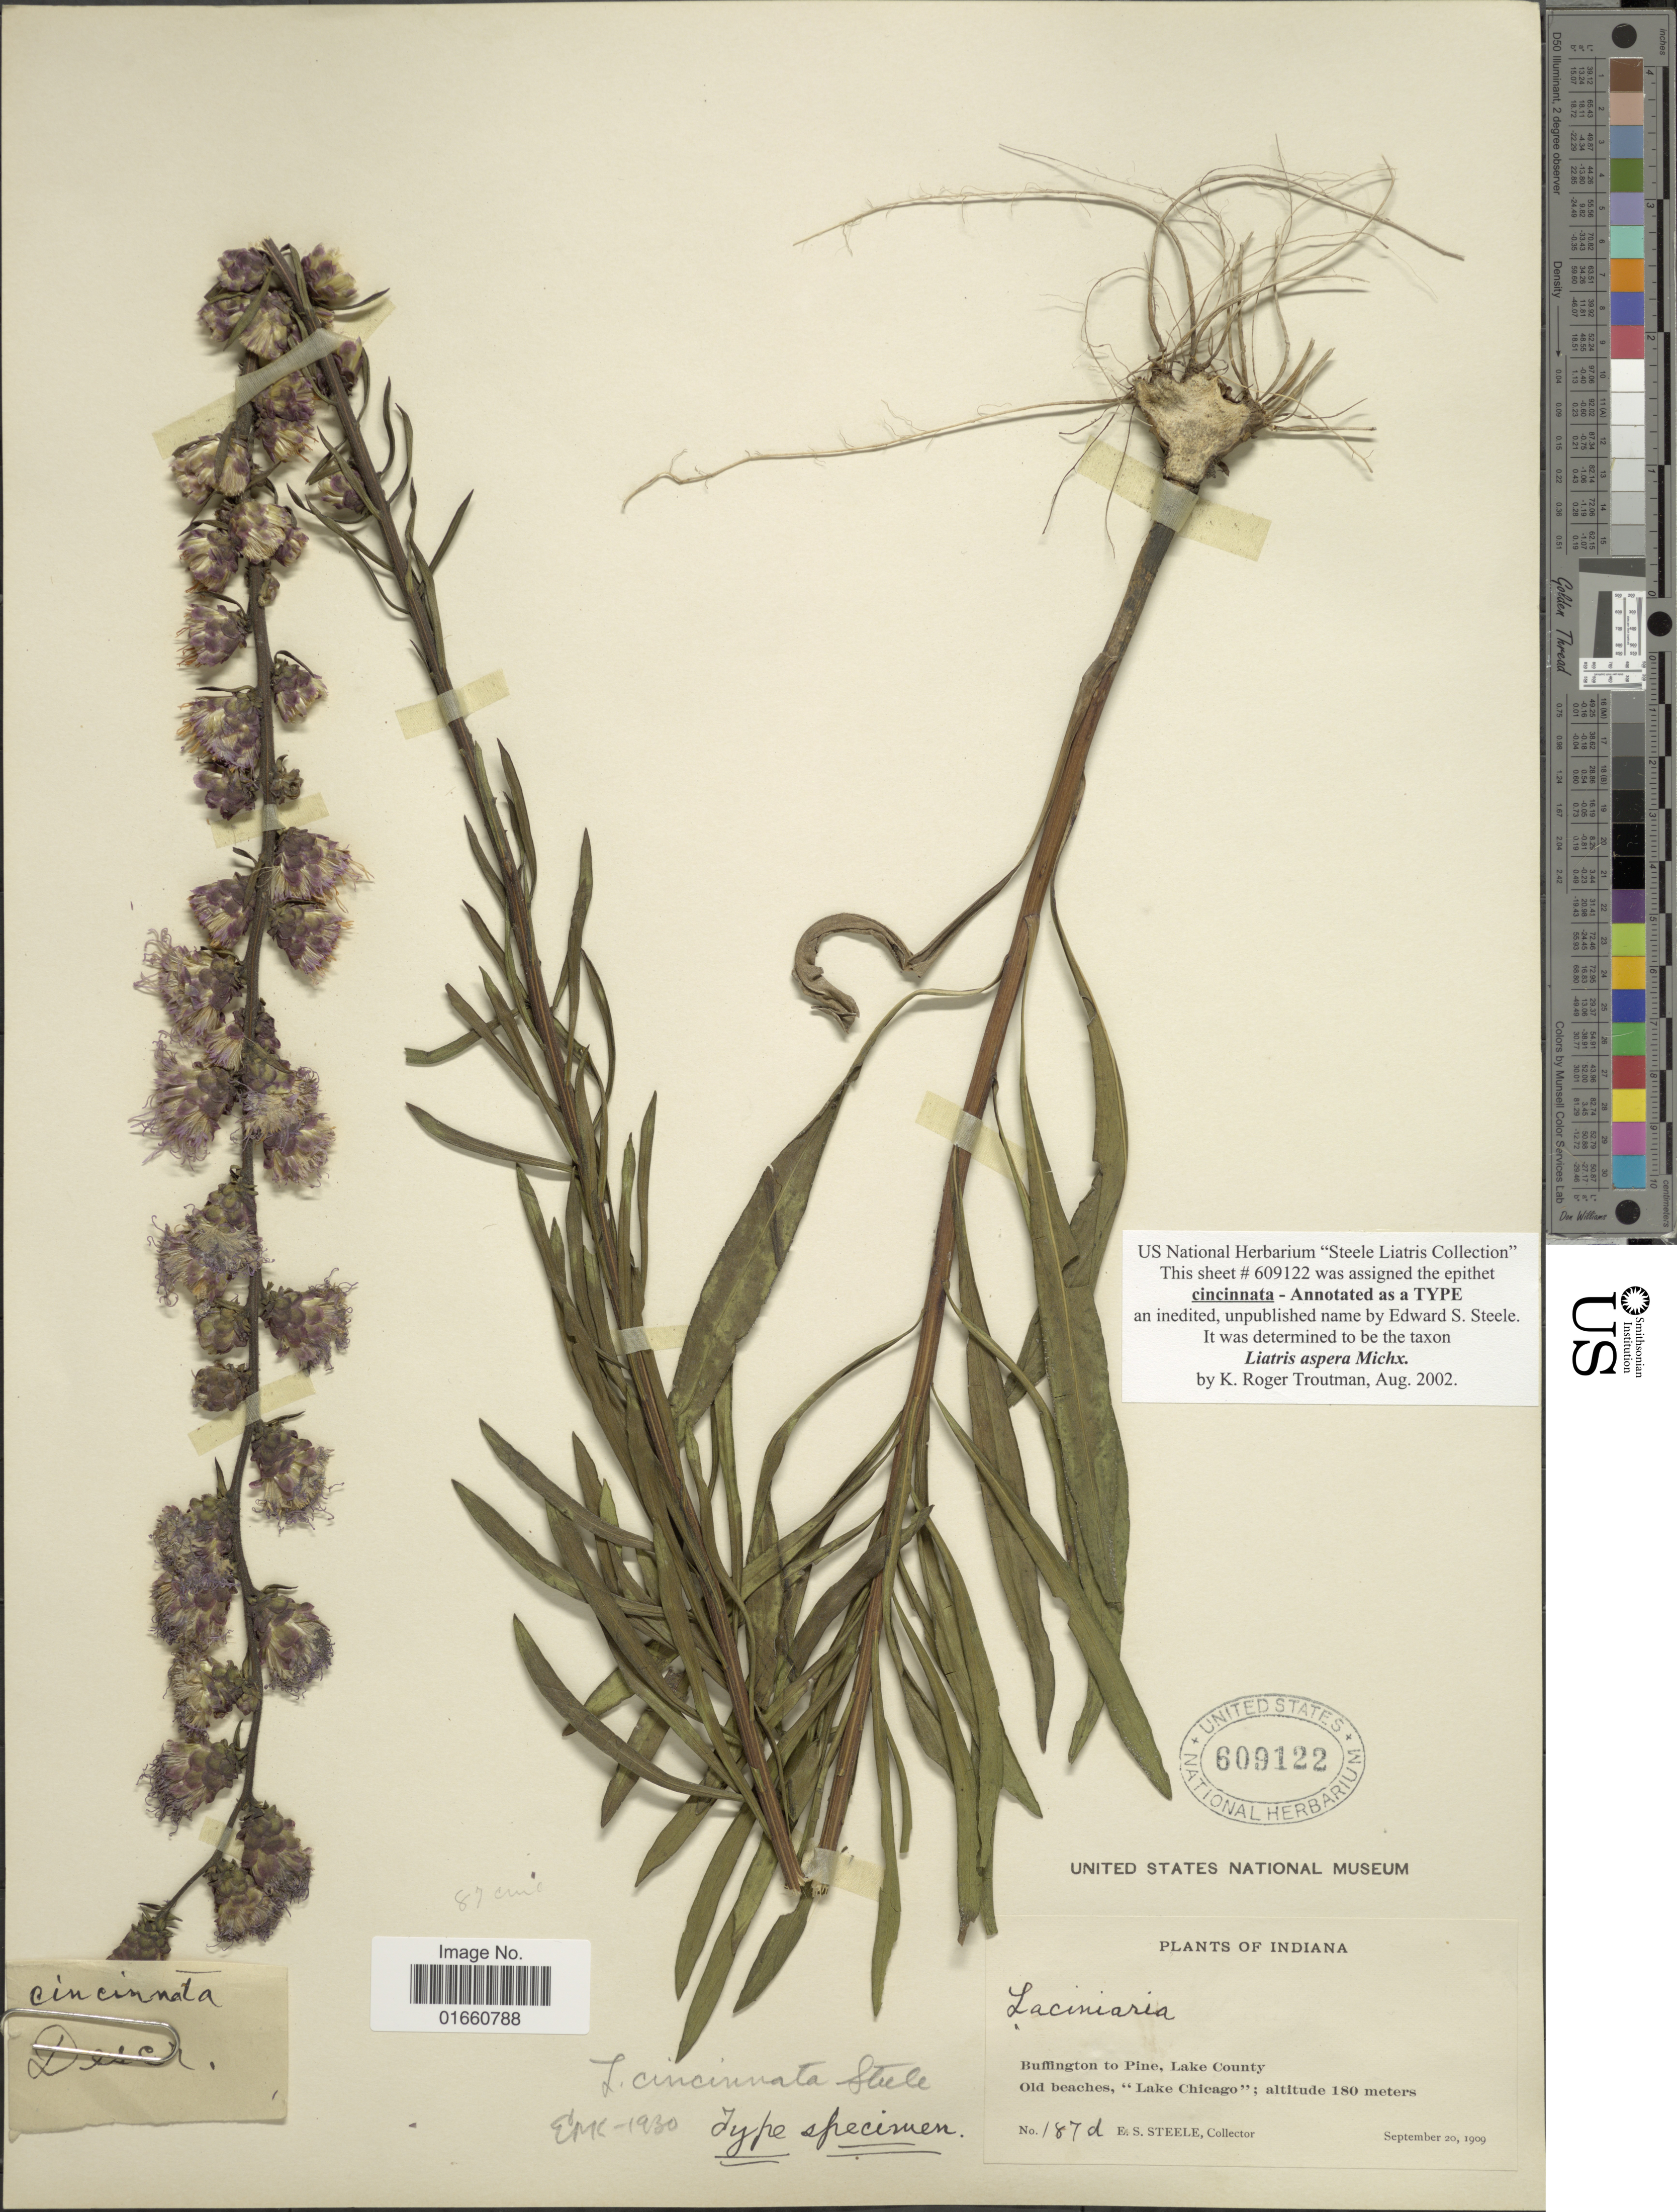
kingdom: Plantae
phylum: Tracheophyta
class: Magnoliopsida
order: Asterales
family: Asteraceae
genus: Liatris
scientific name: Liatris aspera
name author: Michx.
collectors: E. Steele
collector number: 187d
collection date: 1909-09-20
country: United States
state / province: Indiana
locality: Buffington to Pine, Lake County, Old beaches, "Lake Chicago"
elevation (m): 180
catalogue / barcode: US 609122